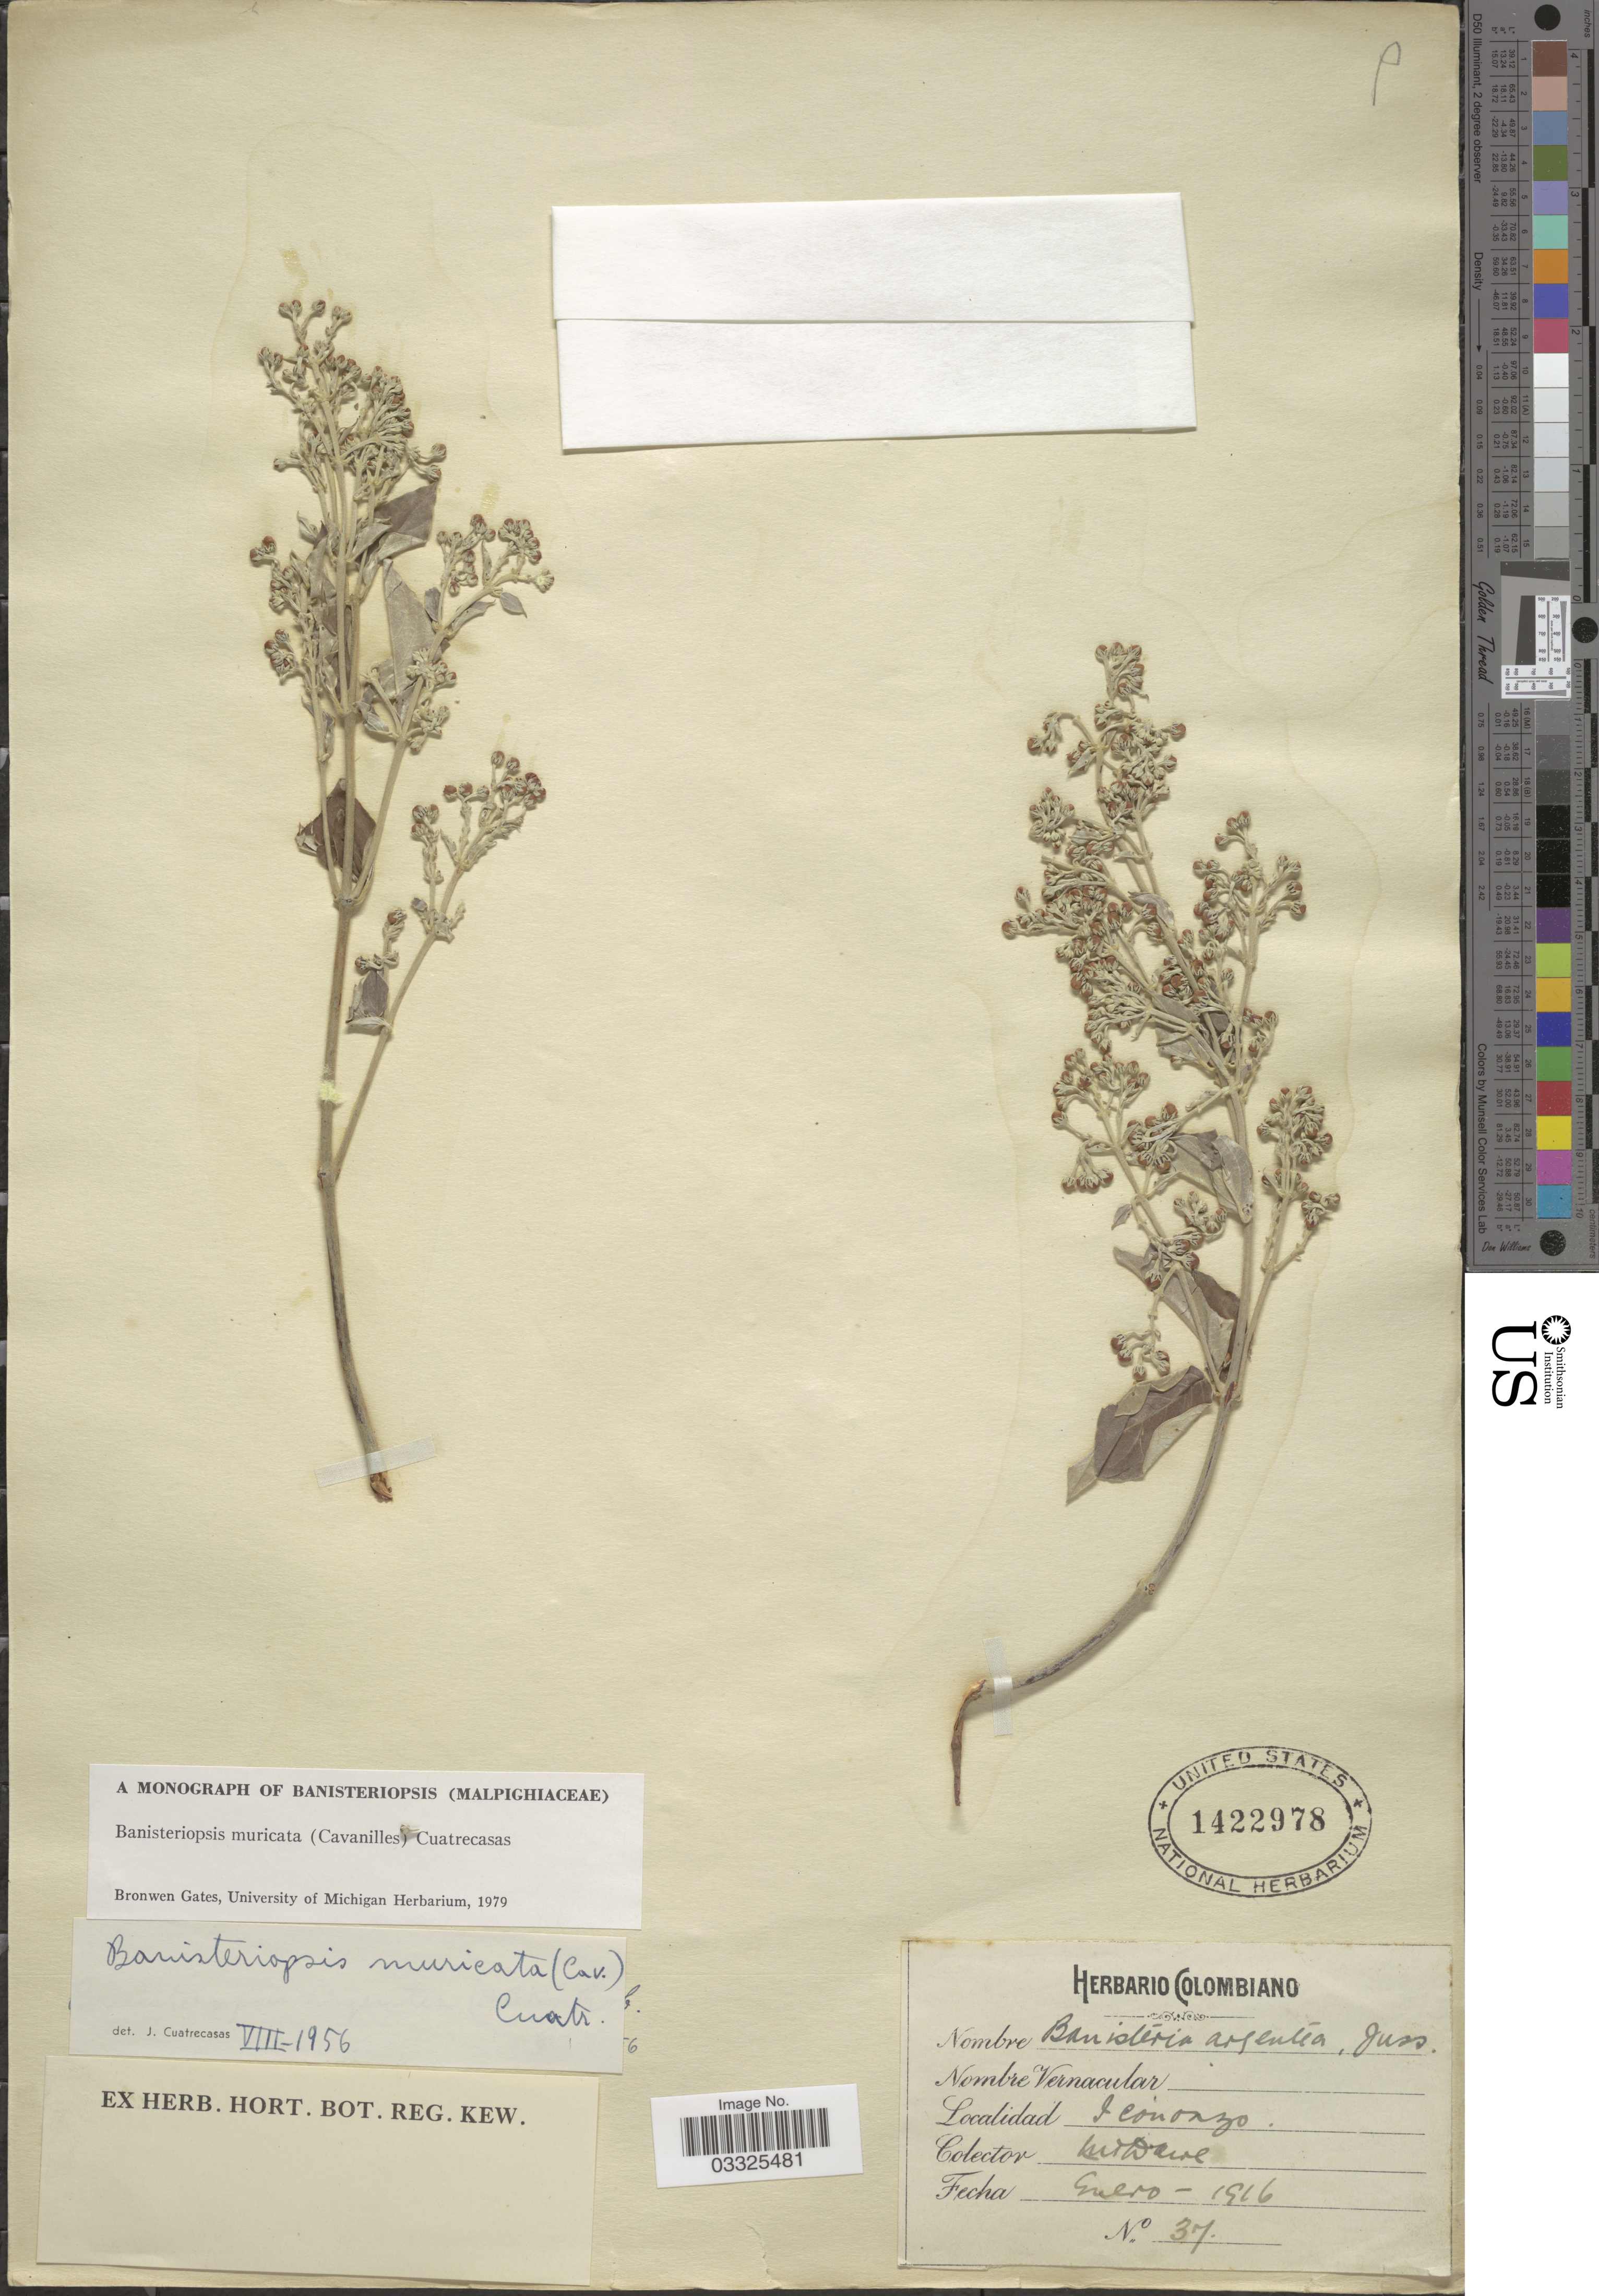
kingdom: Plantae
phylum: Tracheophyta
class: Magnoliopsida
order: Malpighiales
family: Malpighiaceae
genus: Banisteriopsis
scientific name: Banisteriopsis muricata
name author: (Cav.) Cuatrec.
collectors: M. T. Dawe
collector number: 37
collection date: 1916-01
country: Colombia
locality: Icononzo.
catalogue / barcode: US 1422978